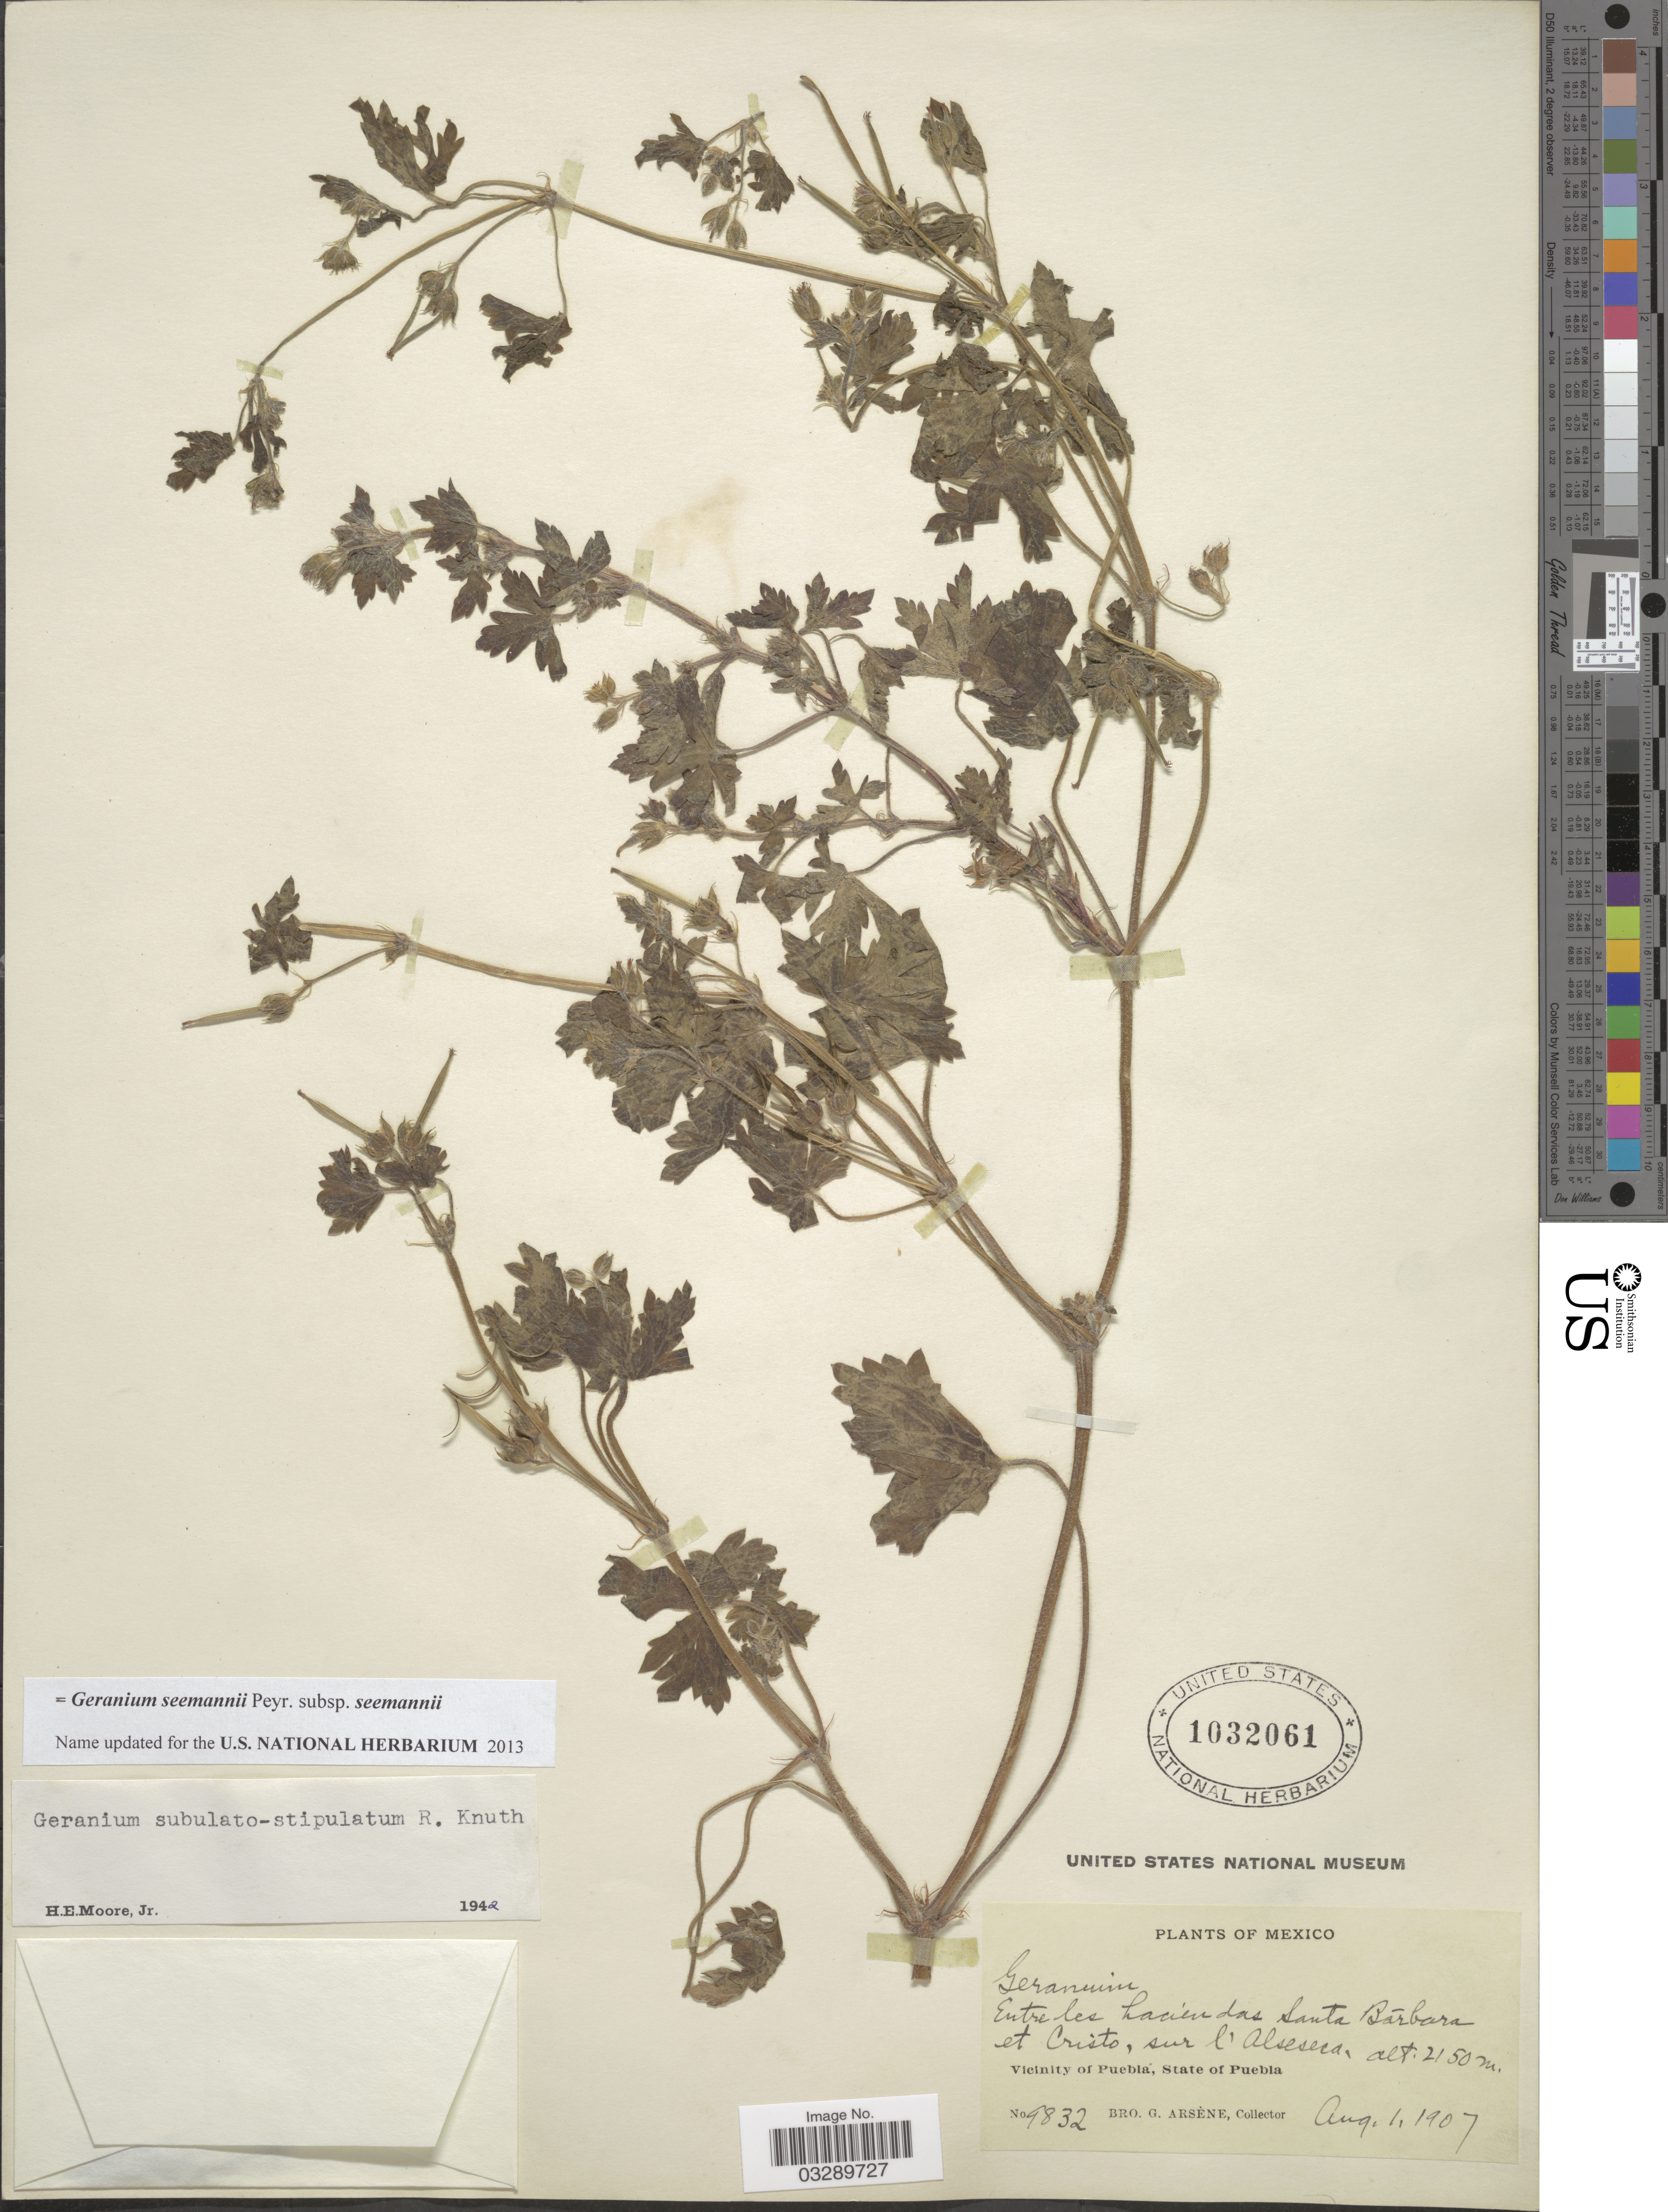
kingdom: Plantae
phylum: Tracheophyta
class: Magnoliopsida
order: Geraniales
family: Geraniaceae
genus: Geranium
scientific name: Geranium seemannii subsp. seemannii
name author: Peyr.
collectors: Bro. G. Arsène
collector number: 9832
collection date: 1907-08-01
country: Mexico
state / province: Puebla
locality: Entre les haciendas Santa Bárbara et Cristo, sur l'Alseseca, Vicinity of Puebla.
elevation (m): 2150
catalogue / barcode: US 1032061